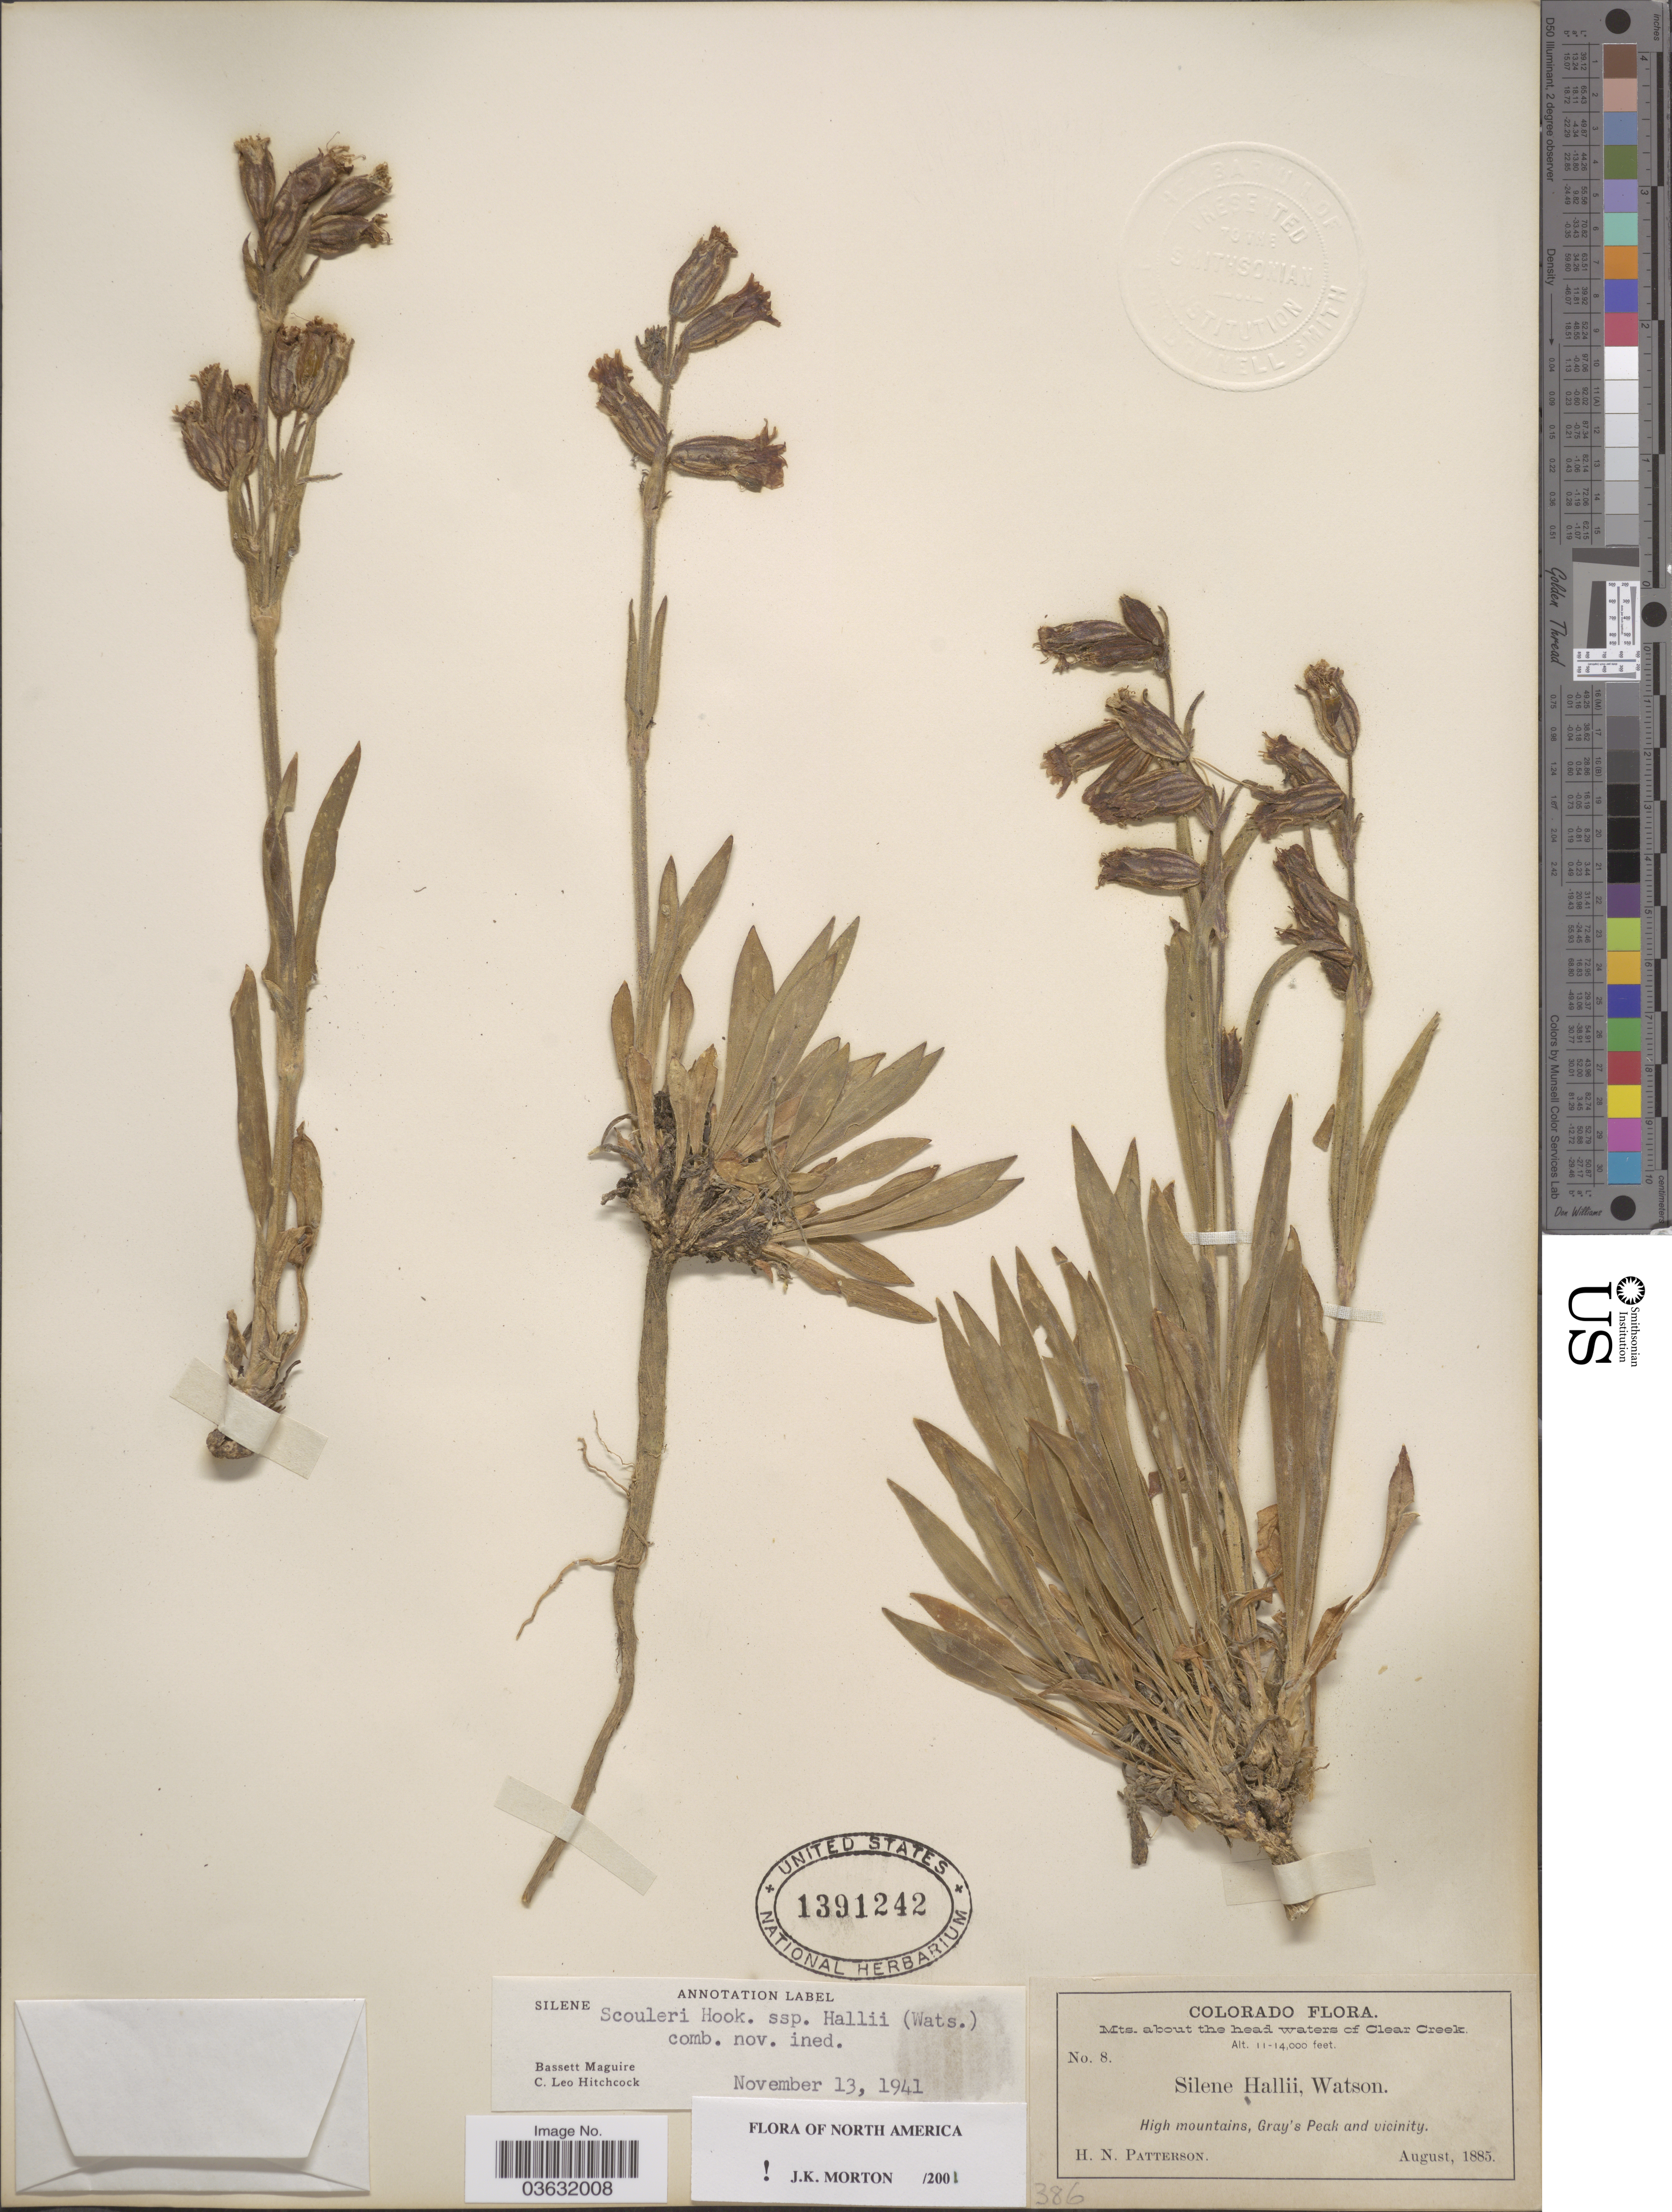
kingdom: Plantae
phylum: Tracheophyta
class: Magnoliopsida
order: Caryophyllales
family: Caryophyllaceae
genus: Silene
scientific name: Silene scouleri subsp. hallii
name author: (S. Watson) C.L. Hitchc. & Maguire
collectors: H. N. Patterson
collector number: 8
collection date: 1885-08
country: United States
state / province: Colorado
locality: Mts. about the head waters of Clear Creek. High mountains, Gray's Peak and vicinity.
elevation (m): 3353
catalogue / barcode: US 1391242